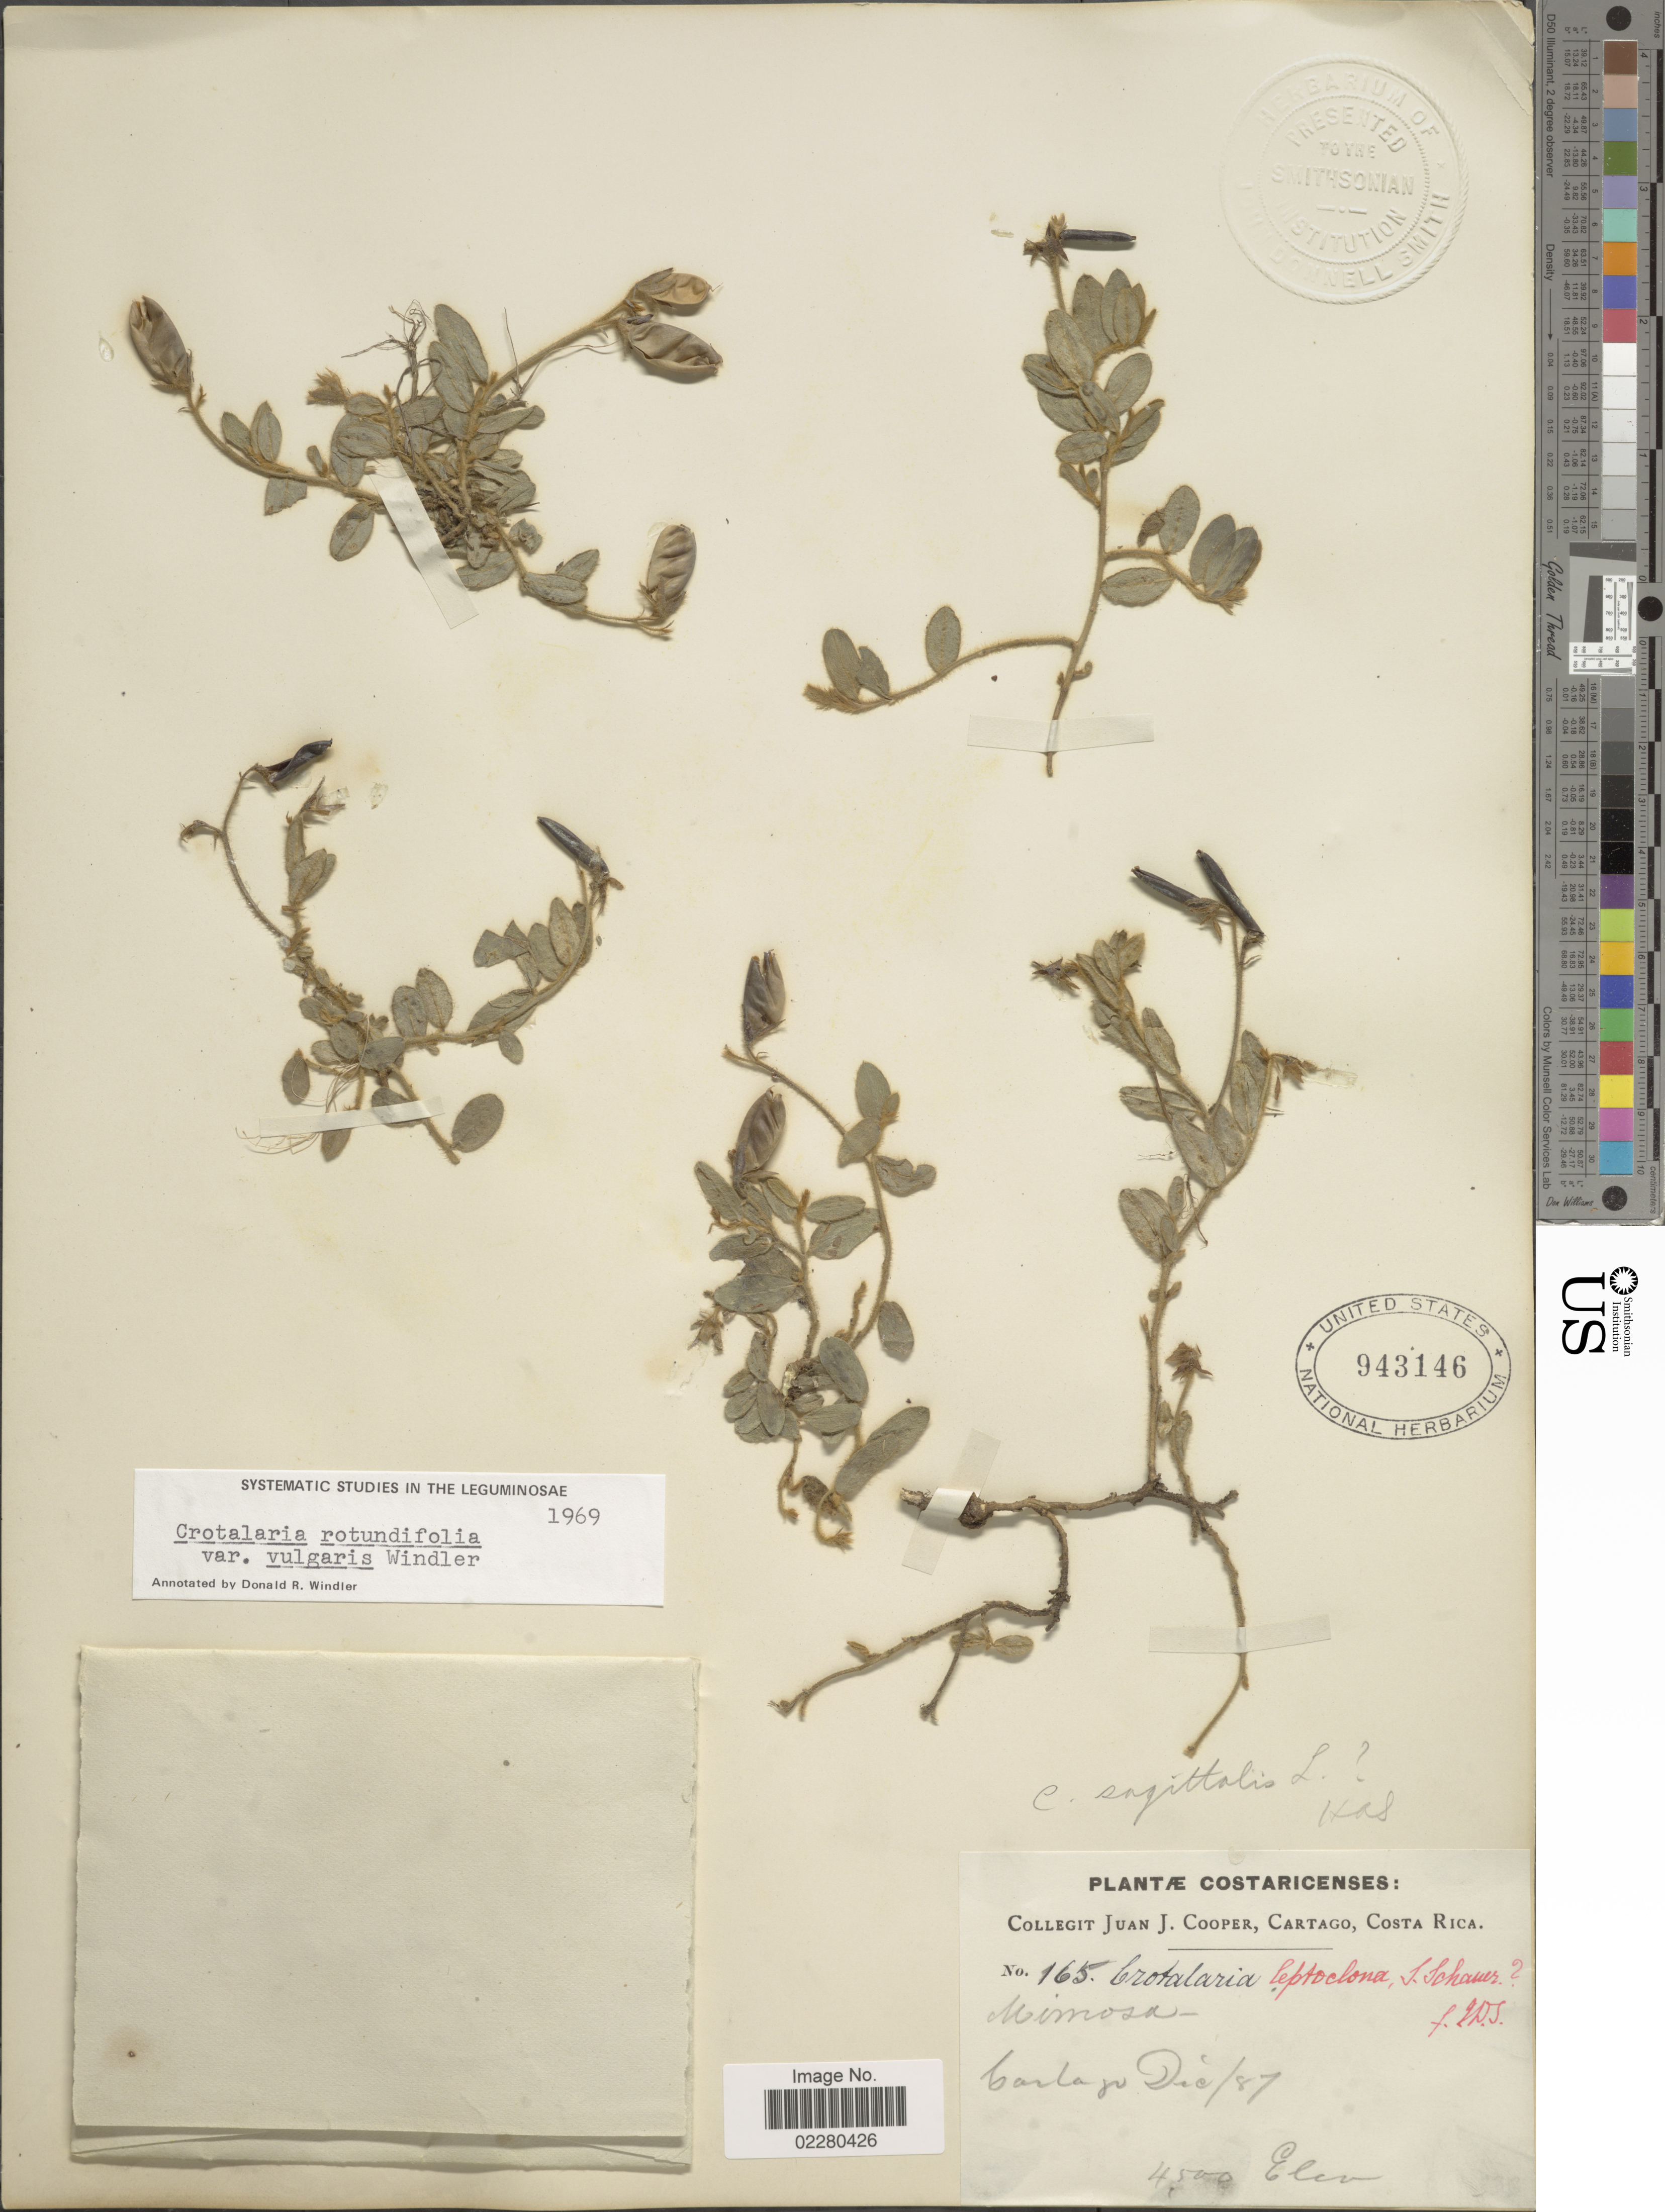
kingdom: Plantae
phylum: Tracheophyta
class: Magnoliopsida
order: Fabales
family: Fabaceae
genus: Crotalaria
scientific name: Crotalaria rotundifolia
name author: Walter ex J.F. Gmel.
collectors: J. J. Cooper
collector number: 165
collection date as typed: Transcribed d/m/y: /12/87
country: Costa Rica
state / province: Cartago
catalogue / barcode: US 943146